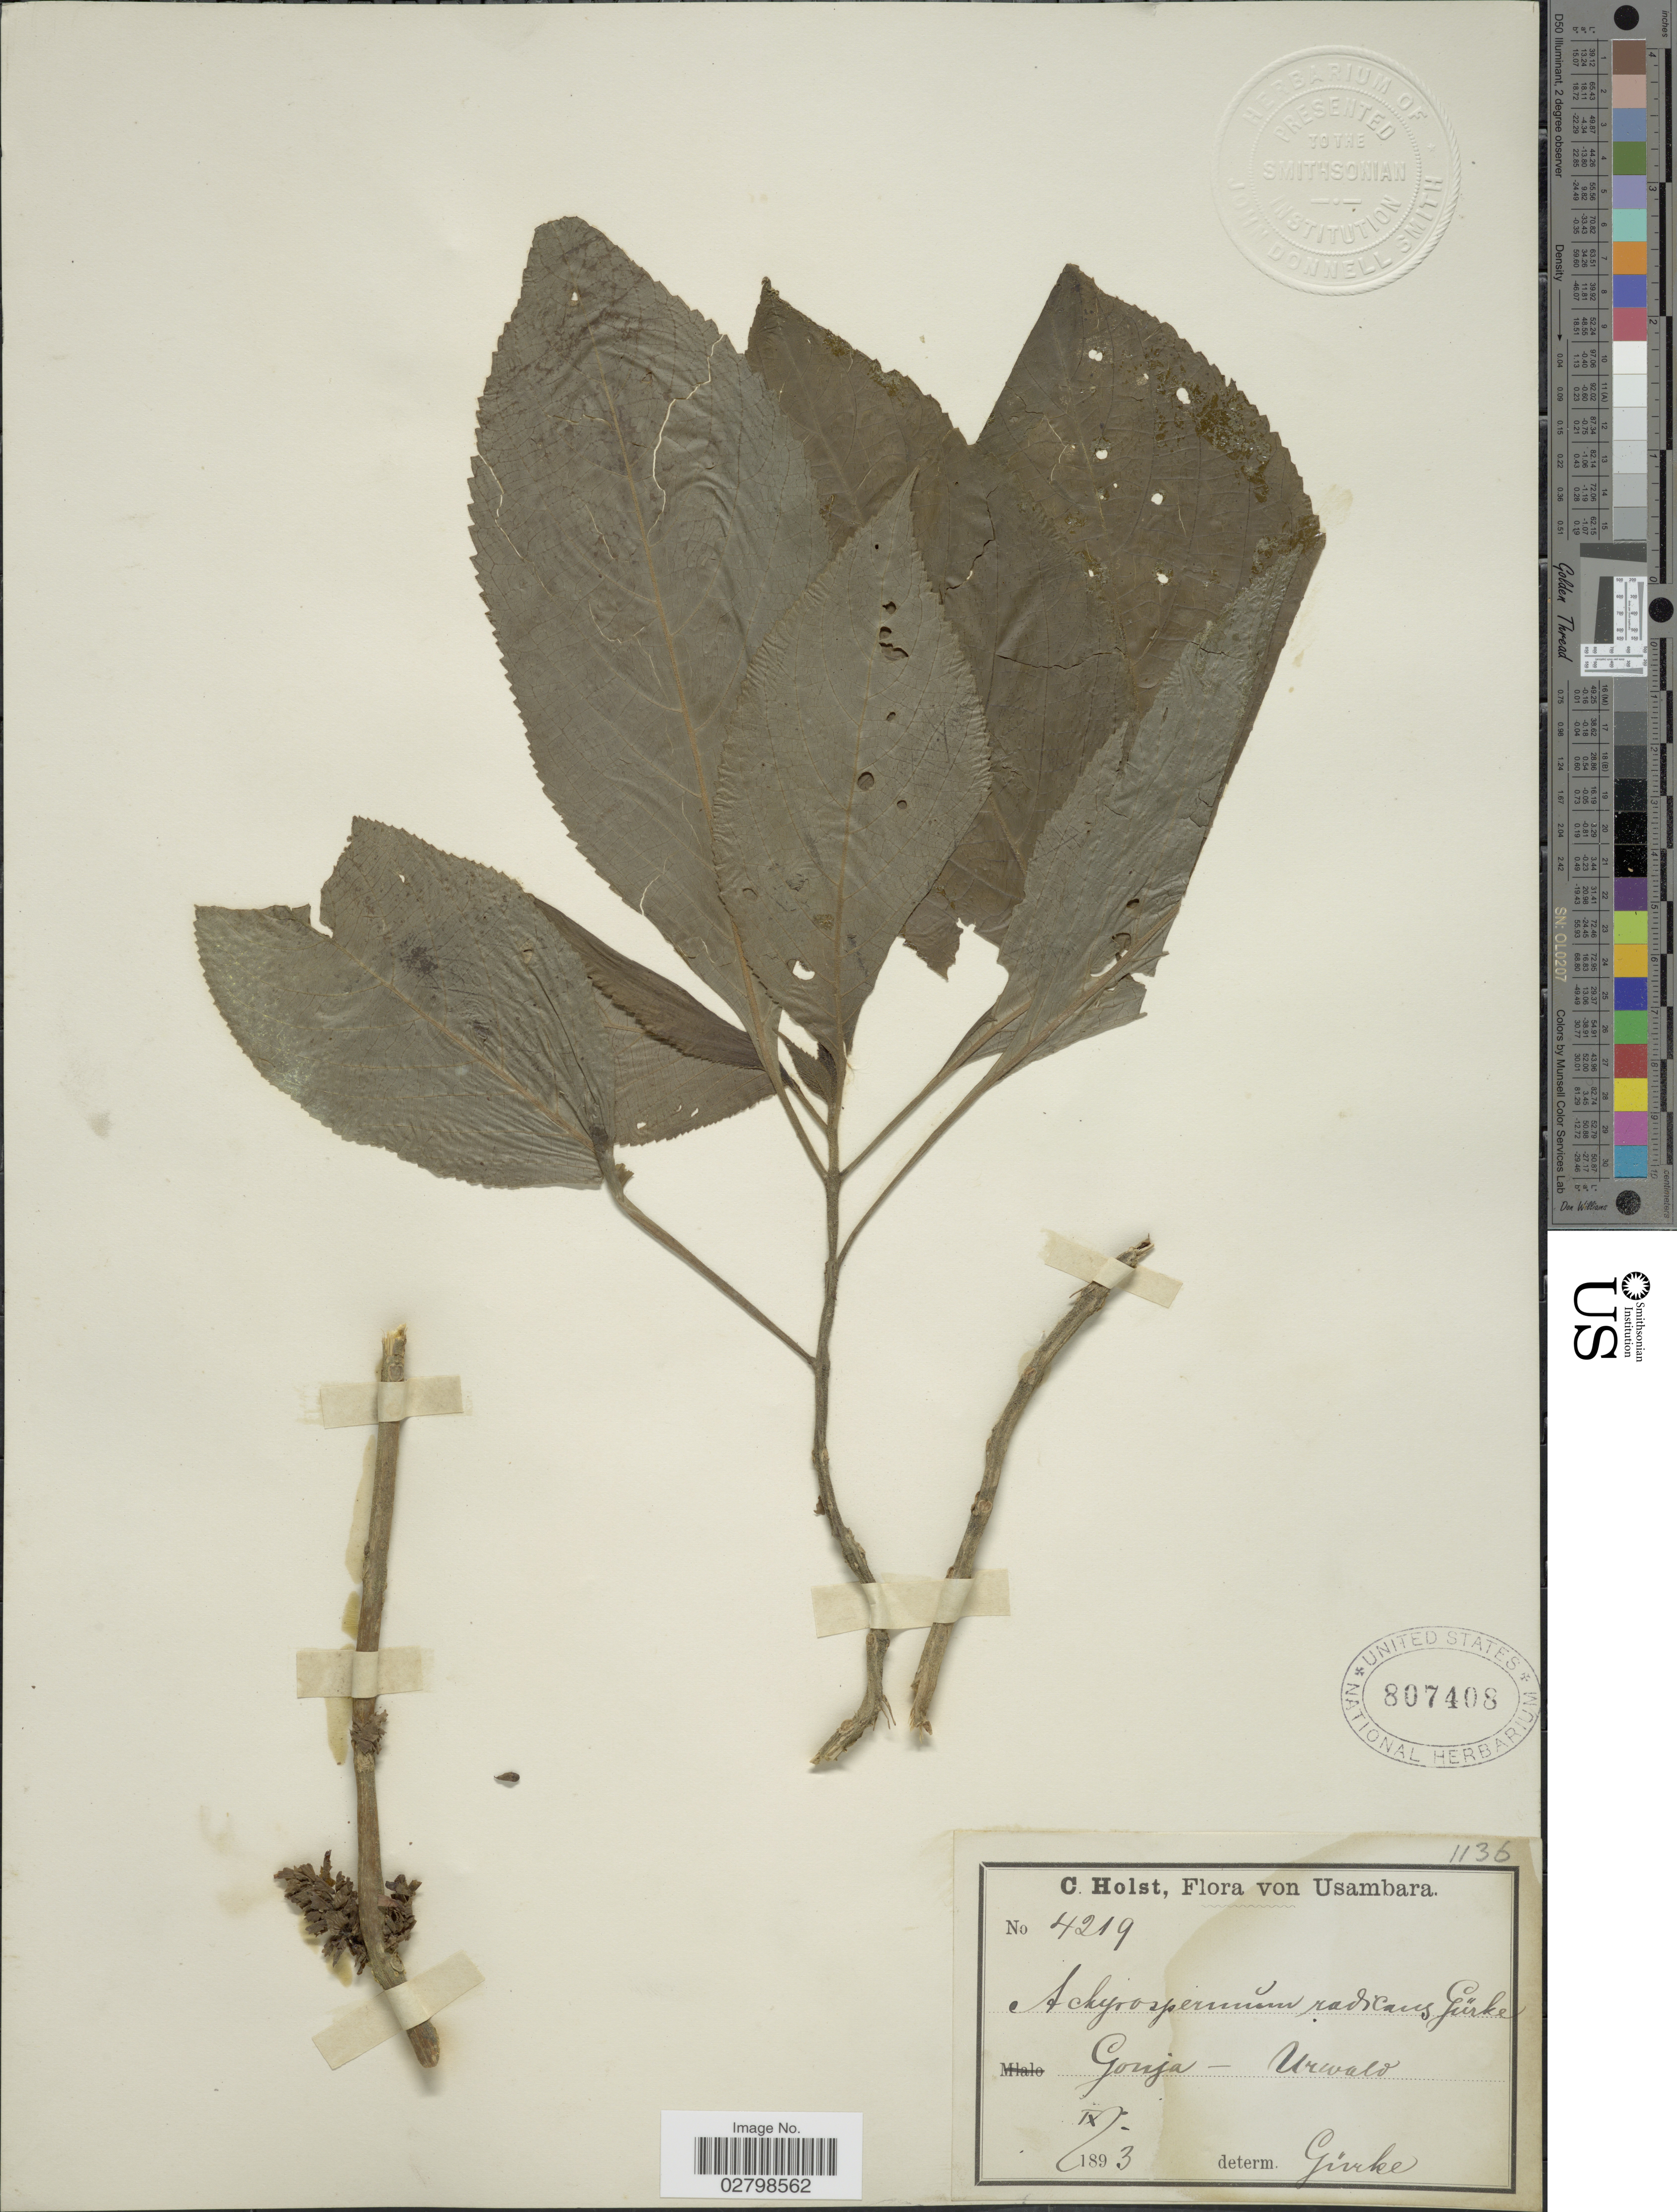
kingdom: Plantae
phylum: Tracheophyta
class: Magnoliopsida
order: Lamiales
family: Lamiaceae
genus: Achyrospermum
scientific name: Achyrospermum radicans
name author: Gürke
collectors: C. H. Holst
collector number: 4219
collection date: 1893-09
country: Tanzania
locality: Usambara. Gonja- Urwald.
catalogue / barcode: US 807408